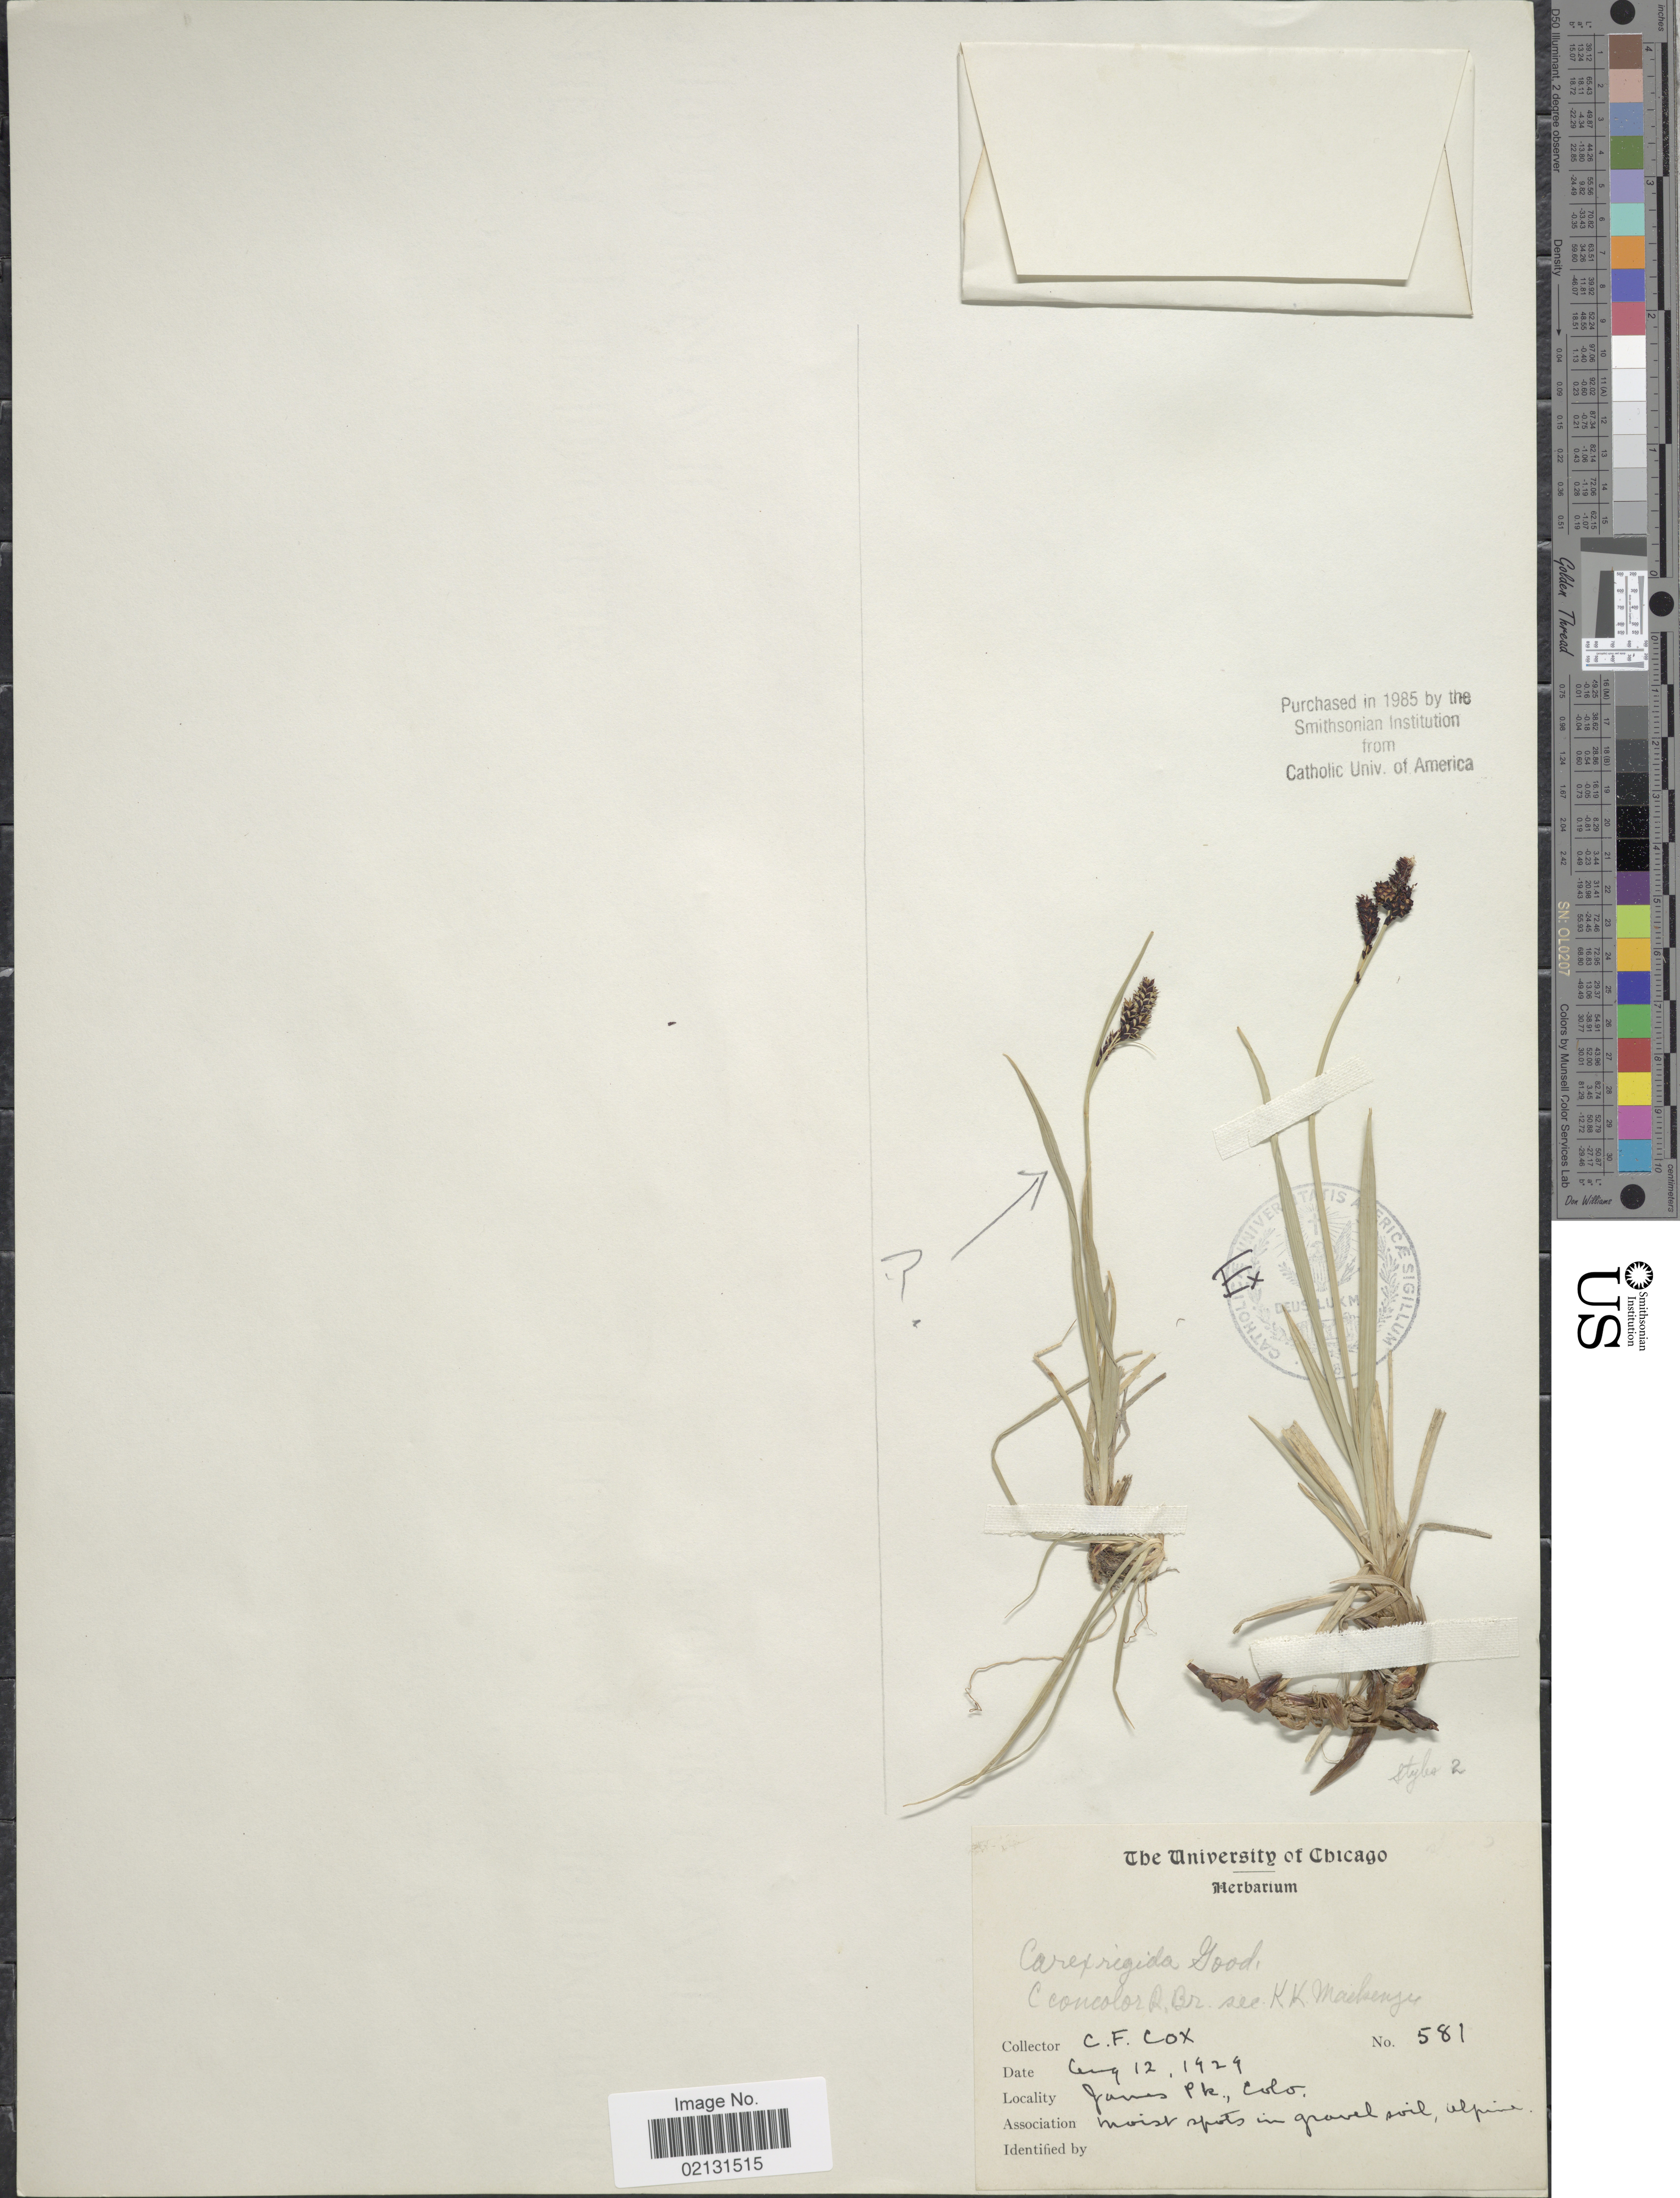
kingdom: Plantae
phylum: Tracheophyta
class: Liliopsida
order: Poales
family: Cyperaceae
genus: Carex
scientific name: Carex scopulorum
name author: Holm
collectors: C. Cox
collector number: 581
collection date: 1929-08-12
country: United States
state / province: Colorado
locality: James Pk., moist spots in ground soil, Alpine.